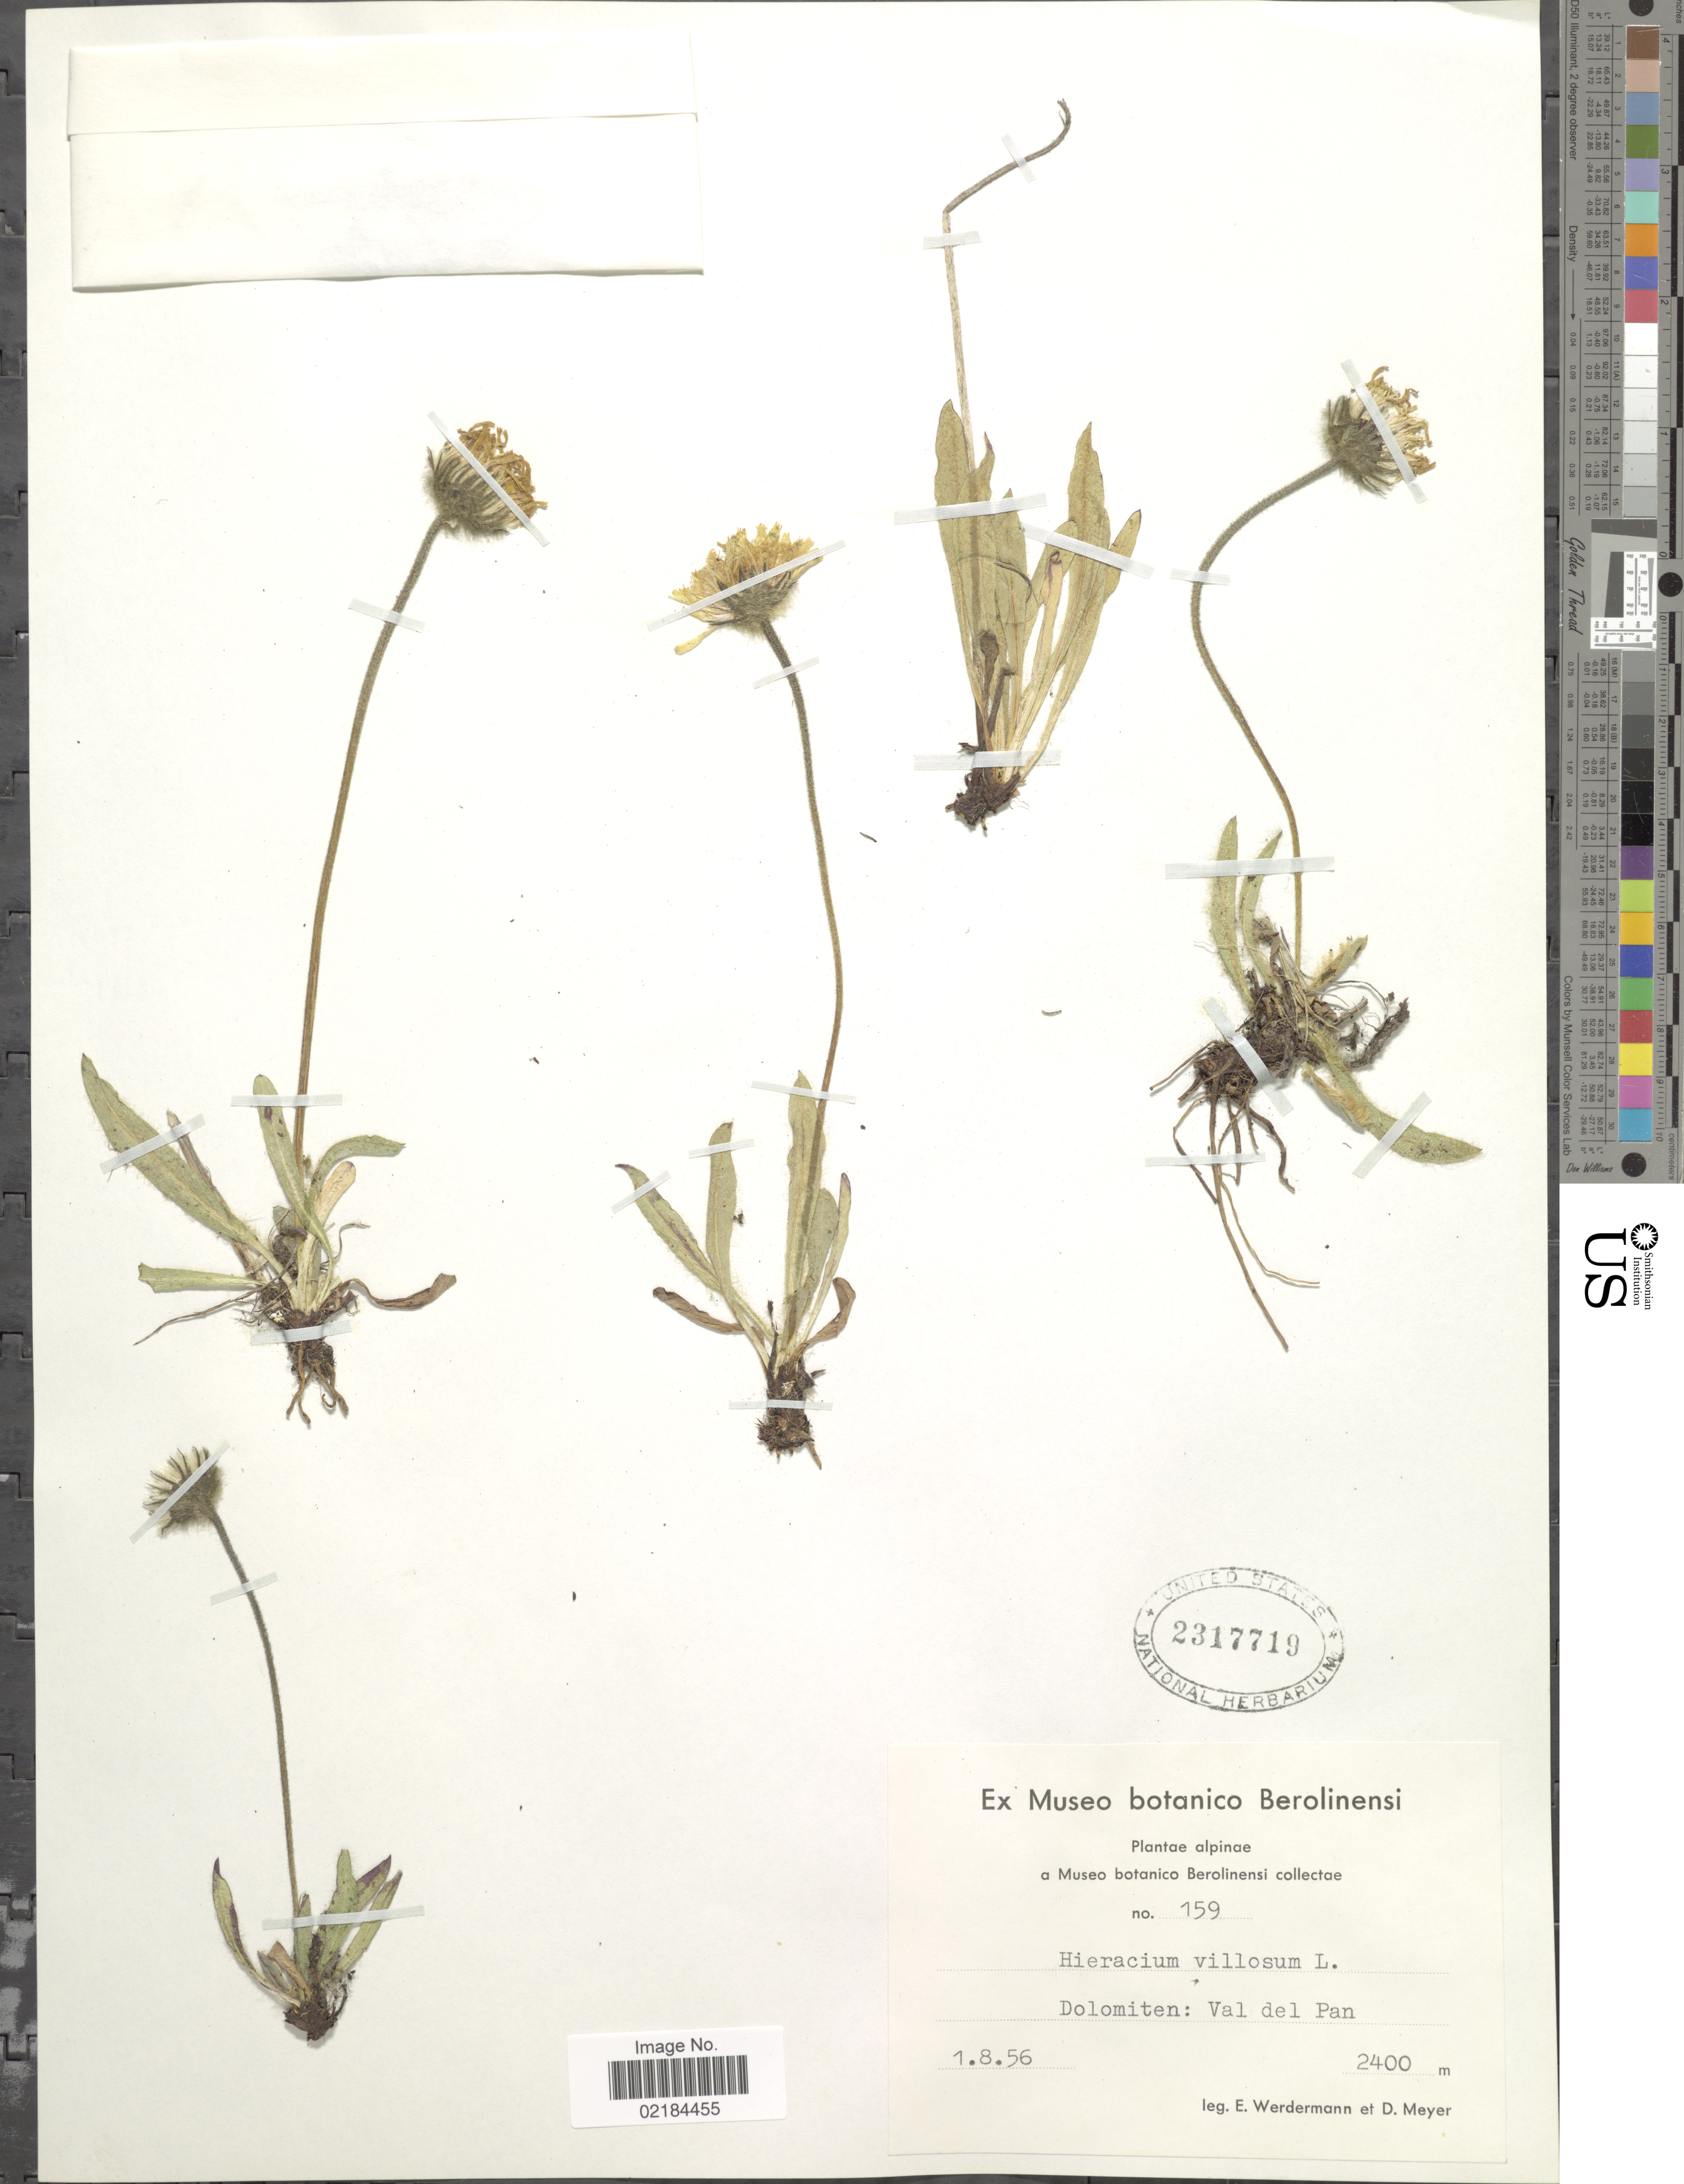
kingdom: Plantae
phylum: Tracheophyta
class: Magnoliopsida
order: Asterales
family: Asteraceae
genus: Hieracium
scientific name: Hieracium villosum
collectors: E. Werdermann & D. Meyer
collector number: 159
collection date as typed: Transcribed d/m/y: 1/8/56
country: Italy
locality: Dolomiten: Val del Pan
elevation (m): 2400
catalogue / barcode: US 2317719